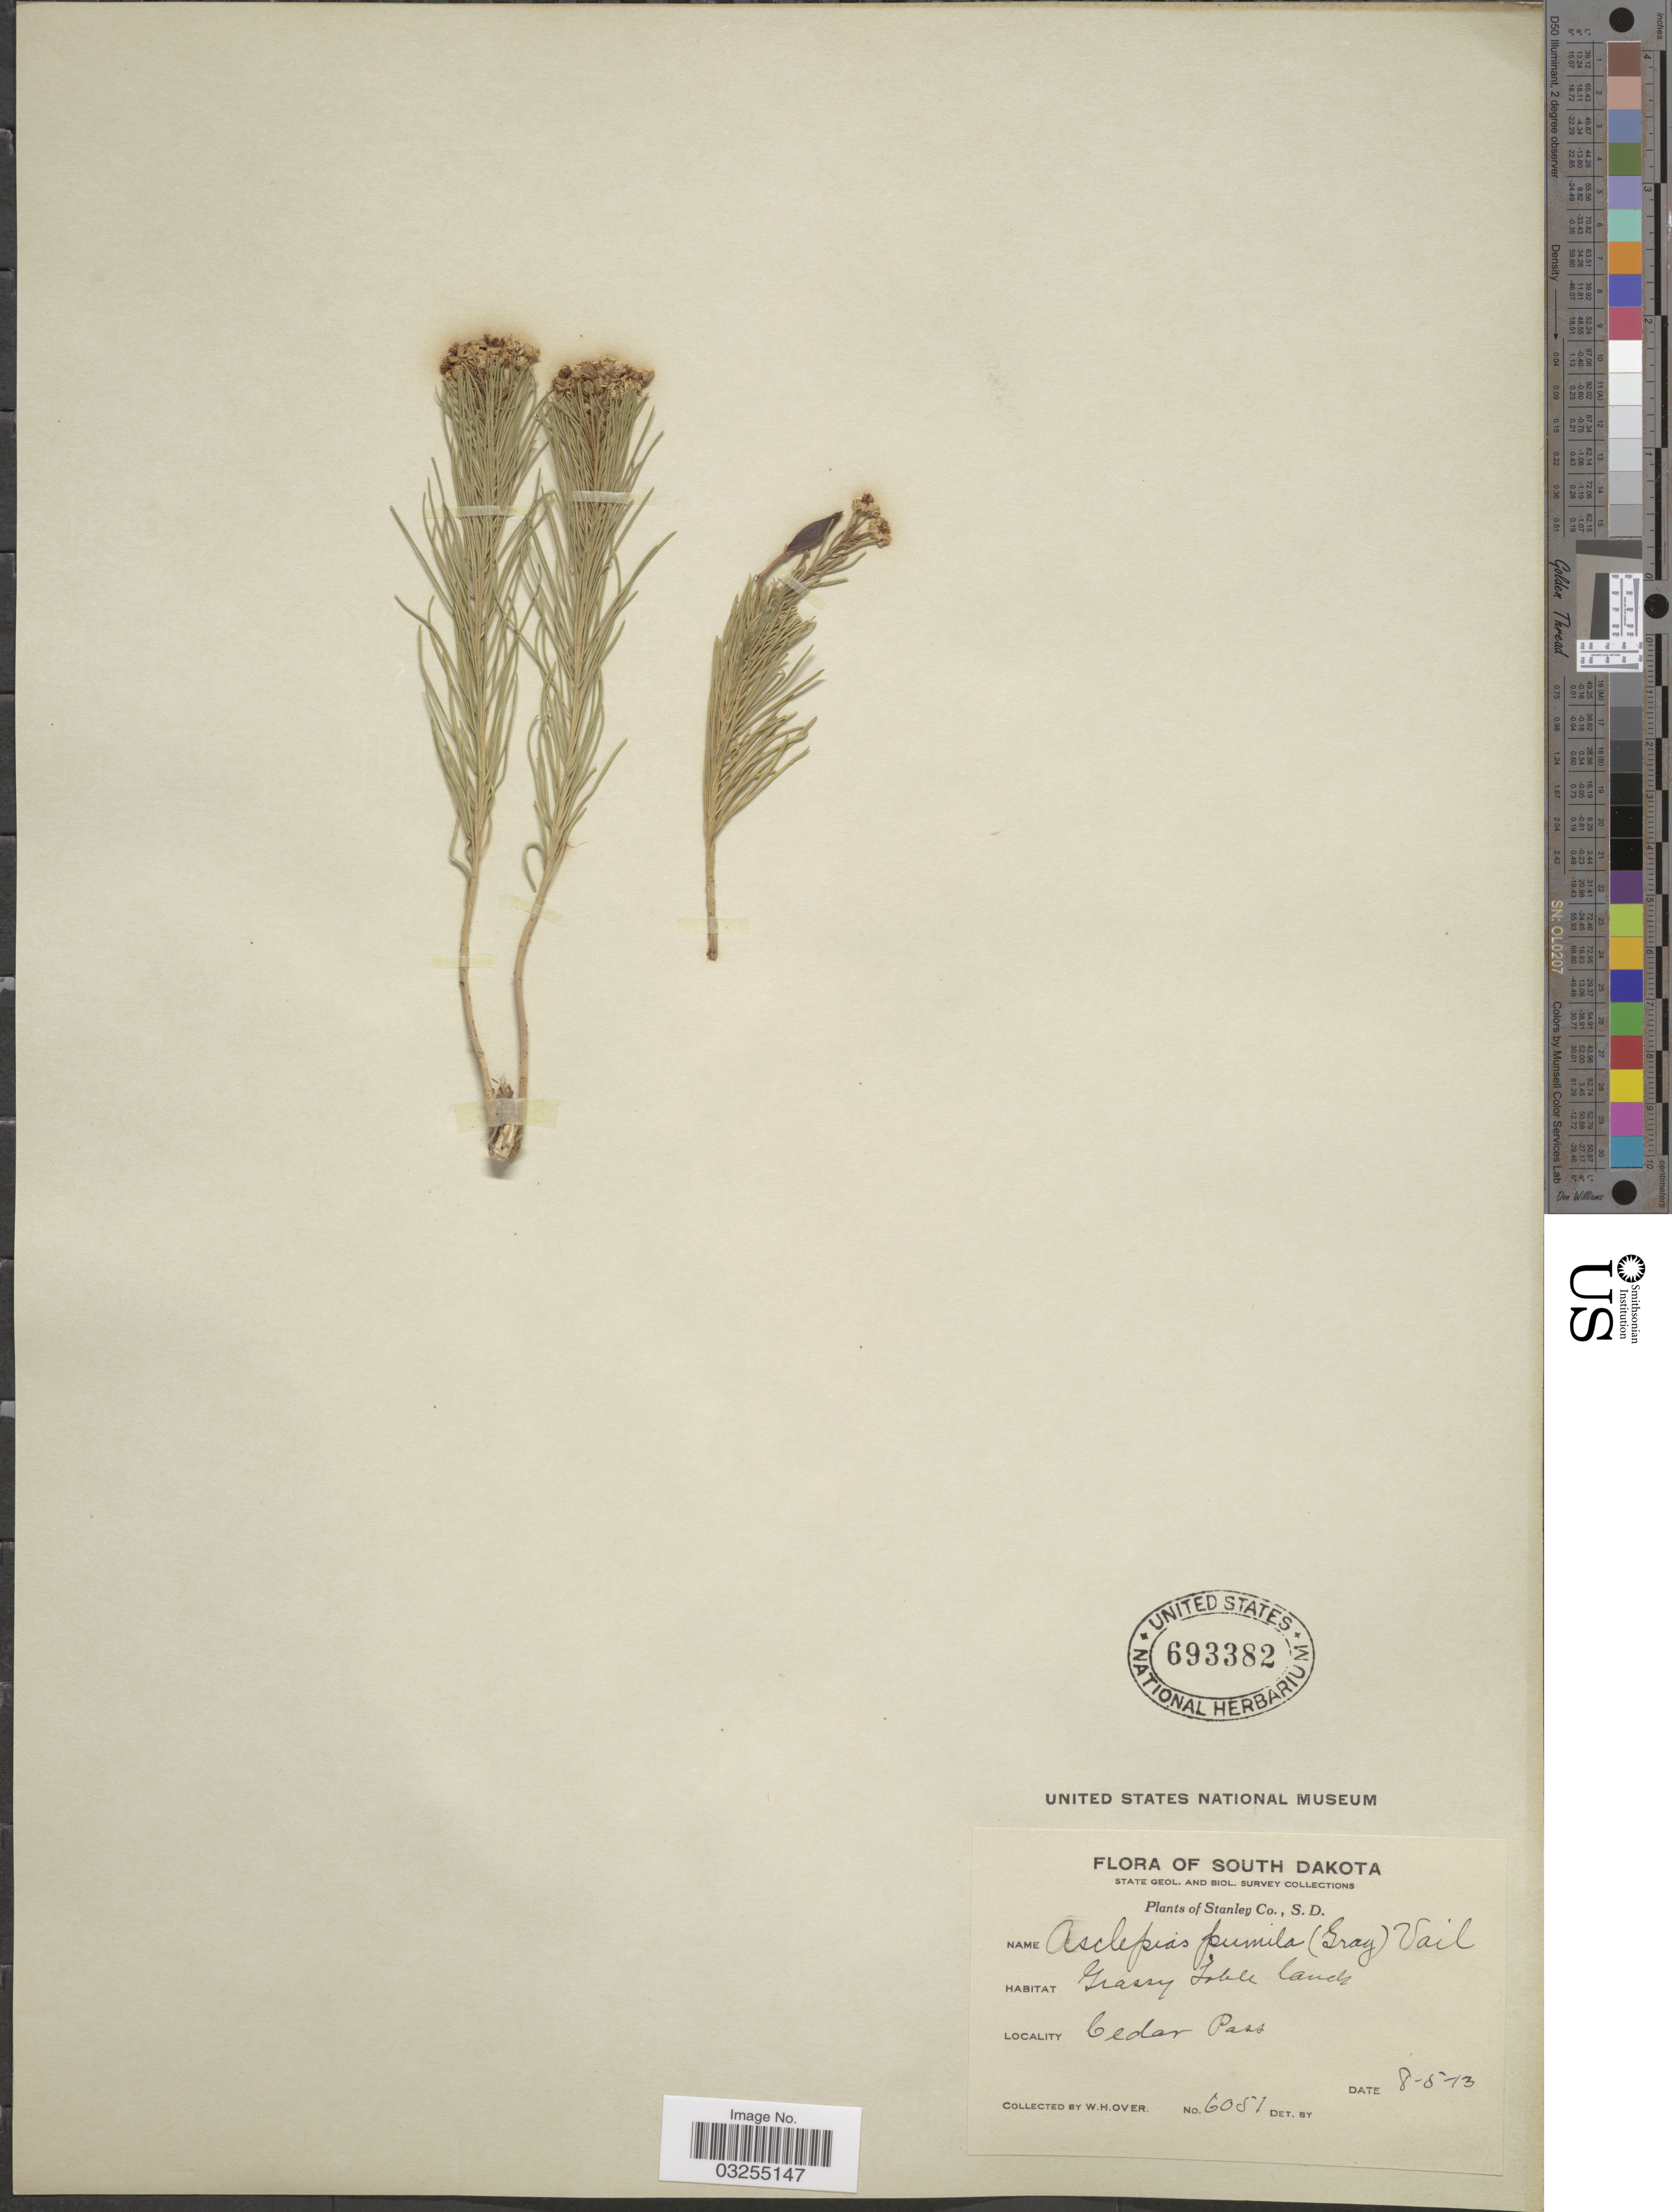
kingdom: Plantae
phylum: Tracheophyta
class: Magnoliopsida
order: Gentianales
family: Apocynaceae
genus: Asclepias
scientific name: Asclepias pumila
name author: (A. Gray) Vail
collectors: W. Over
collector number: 6051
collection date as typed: Transcribed d/m/y: 5/8/13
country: United States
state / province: South Dakota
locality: Stanley Co., S. D. Cedar Pass.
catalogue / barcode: US 693382